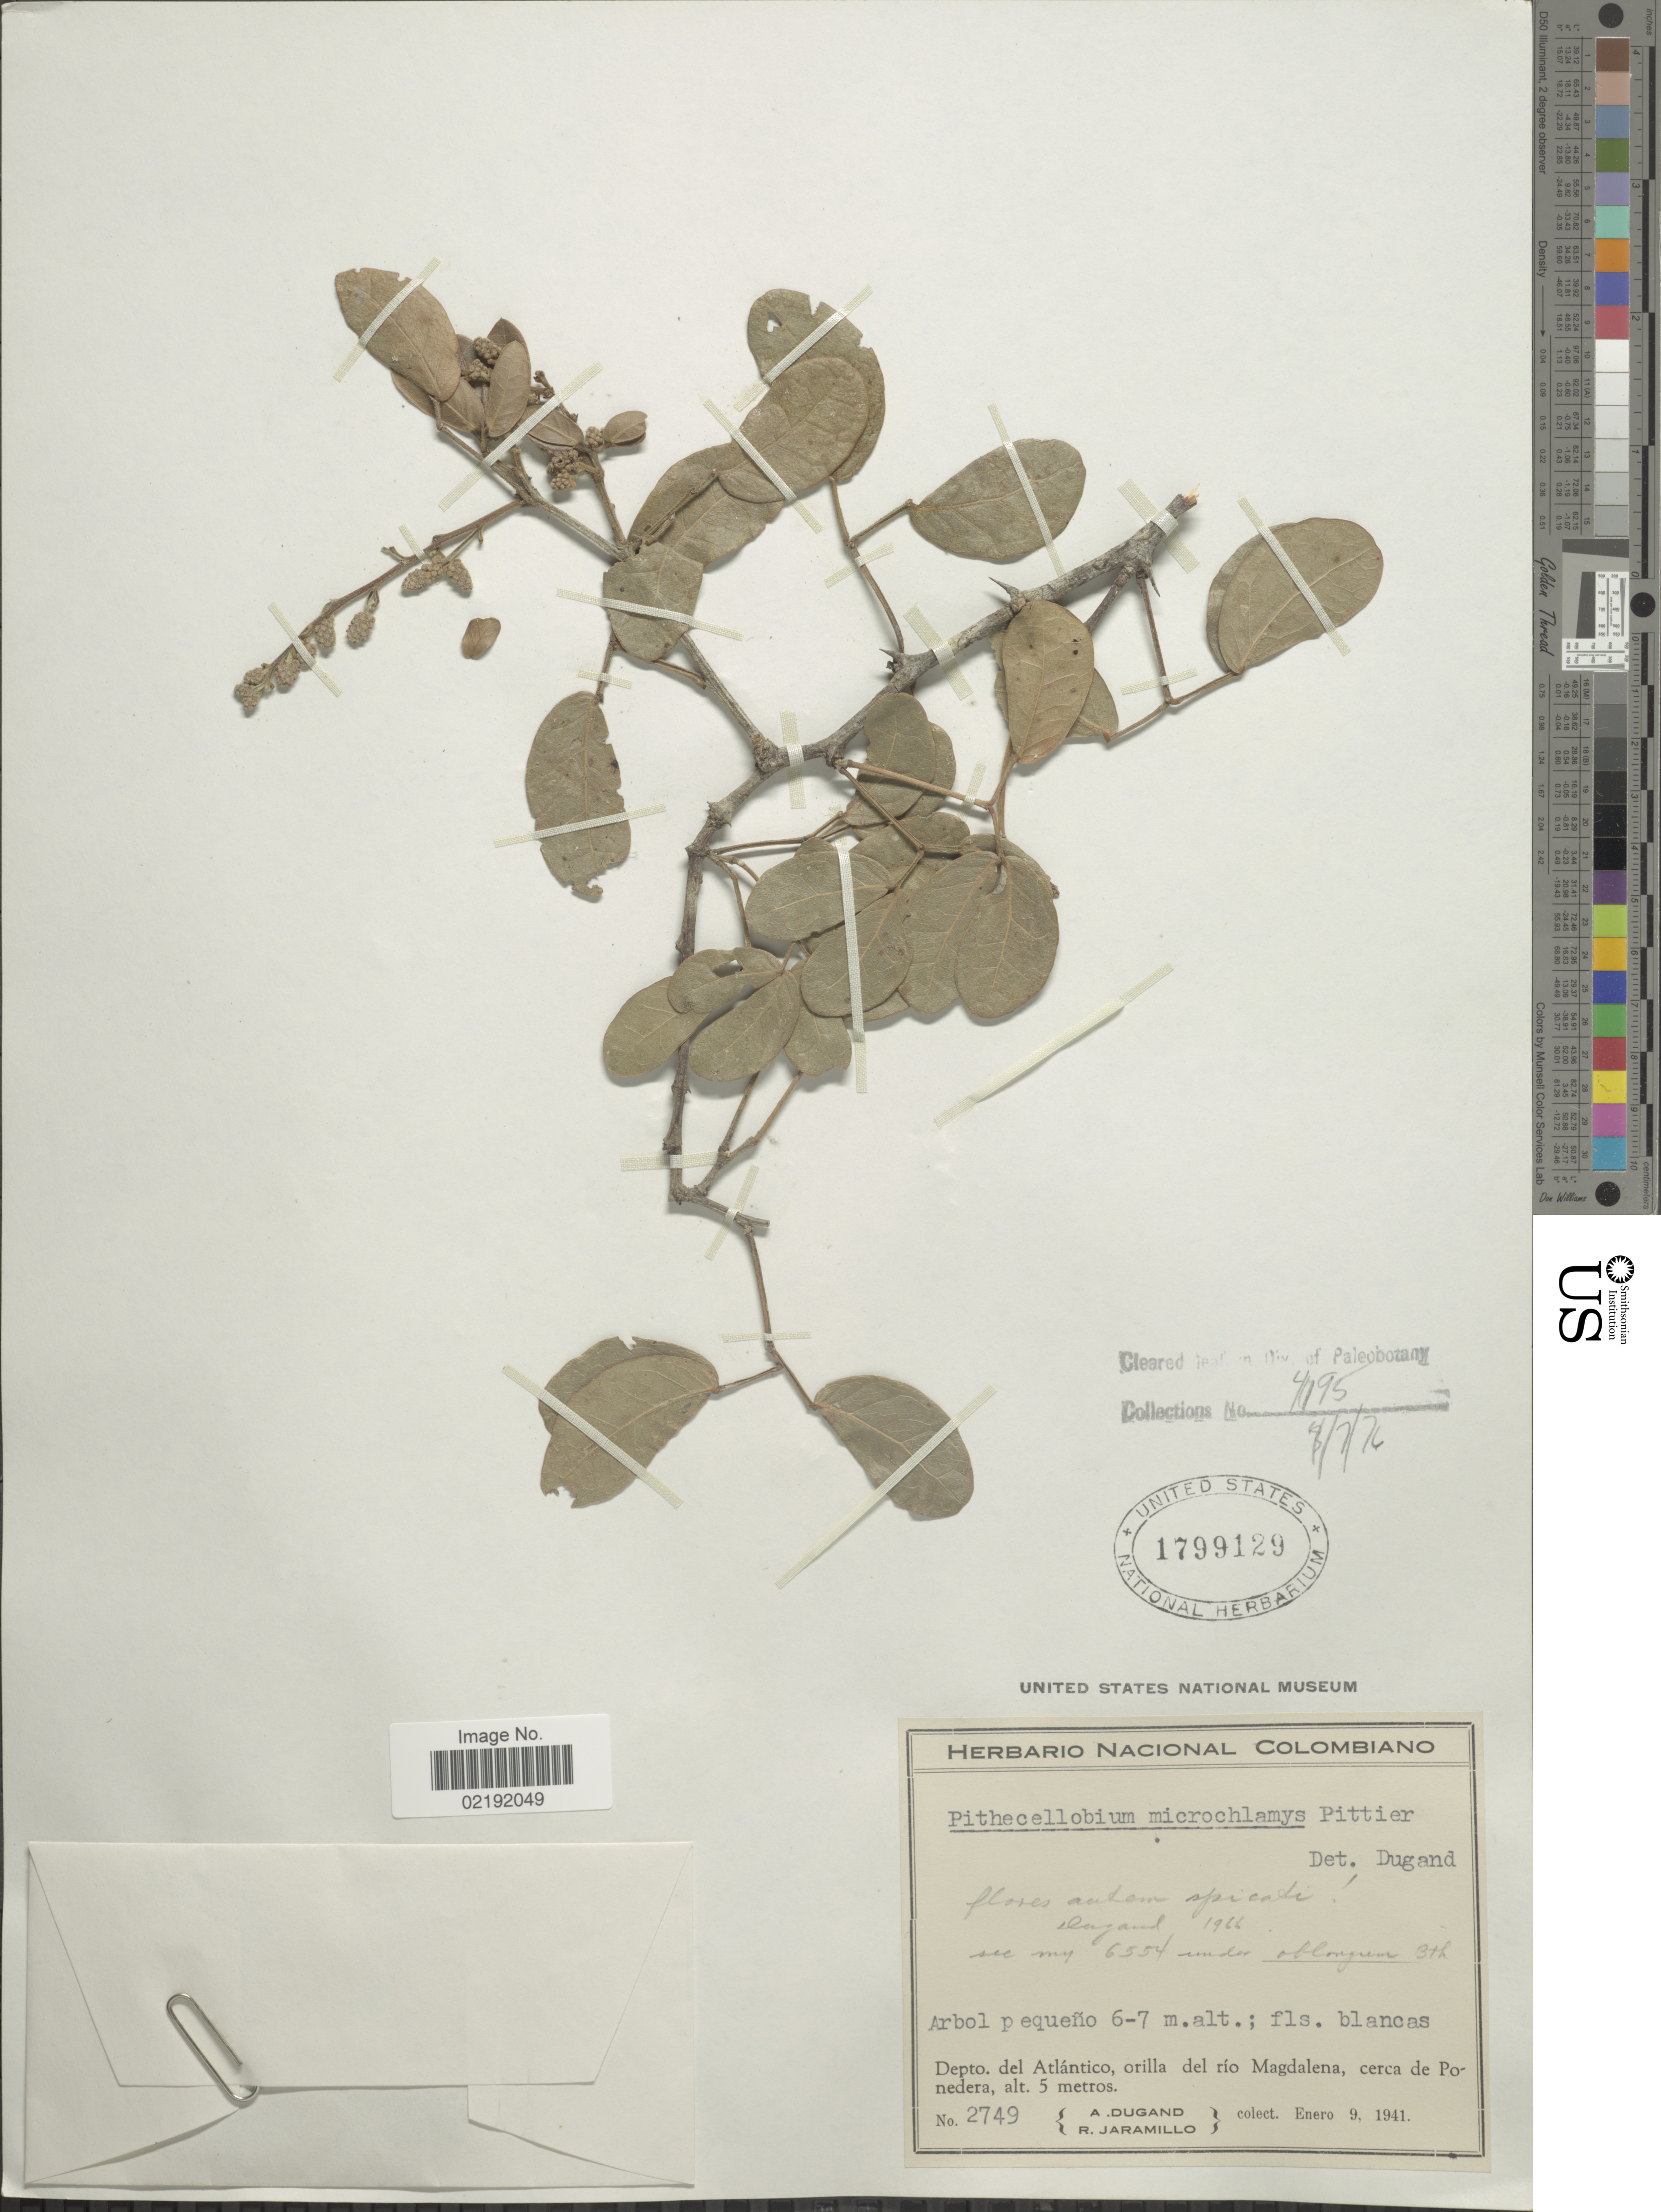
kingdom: Plantae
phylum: Tracheophyta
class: Magnoliopsida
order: Fabales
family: Fabaceae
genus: Pithecellobium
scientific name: Pithecellobium oblongum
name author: Benth.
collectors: A. Dugand & R. Jaramillo M.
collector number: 2749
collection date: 1941-01-09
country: Colombia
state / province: Atlántico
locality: Depto. del Atlántico, orilla del río Magdalena, cerca de Ponedera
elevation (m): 5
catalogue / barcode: US 1799129